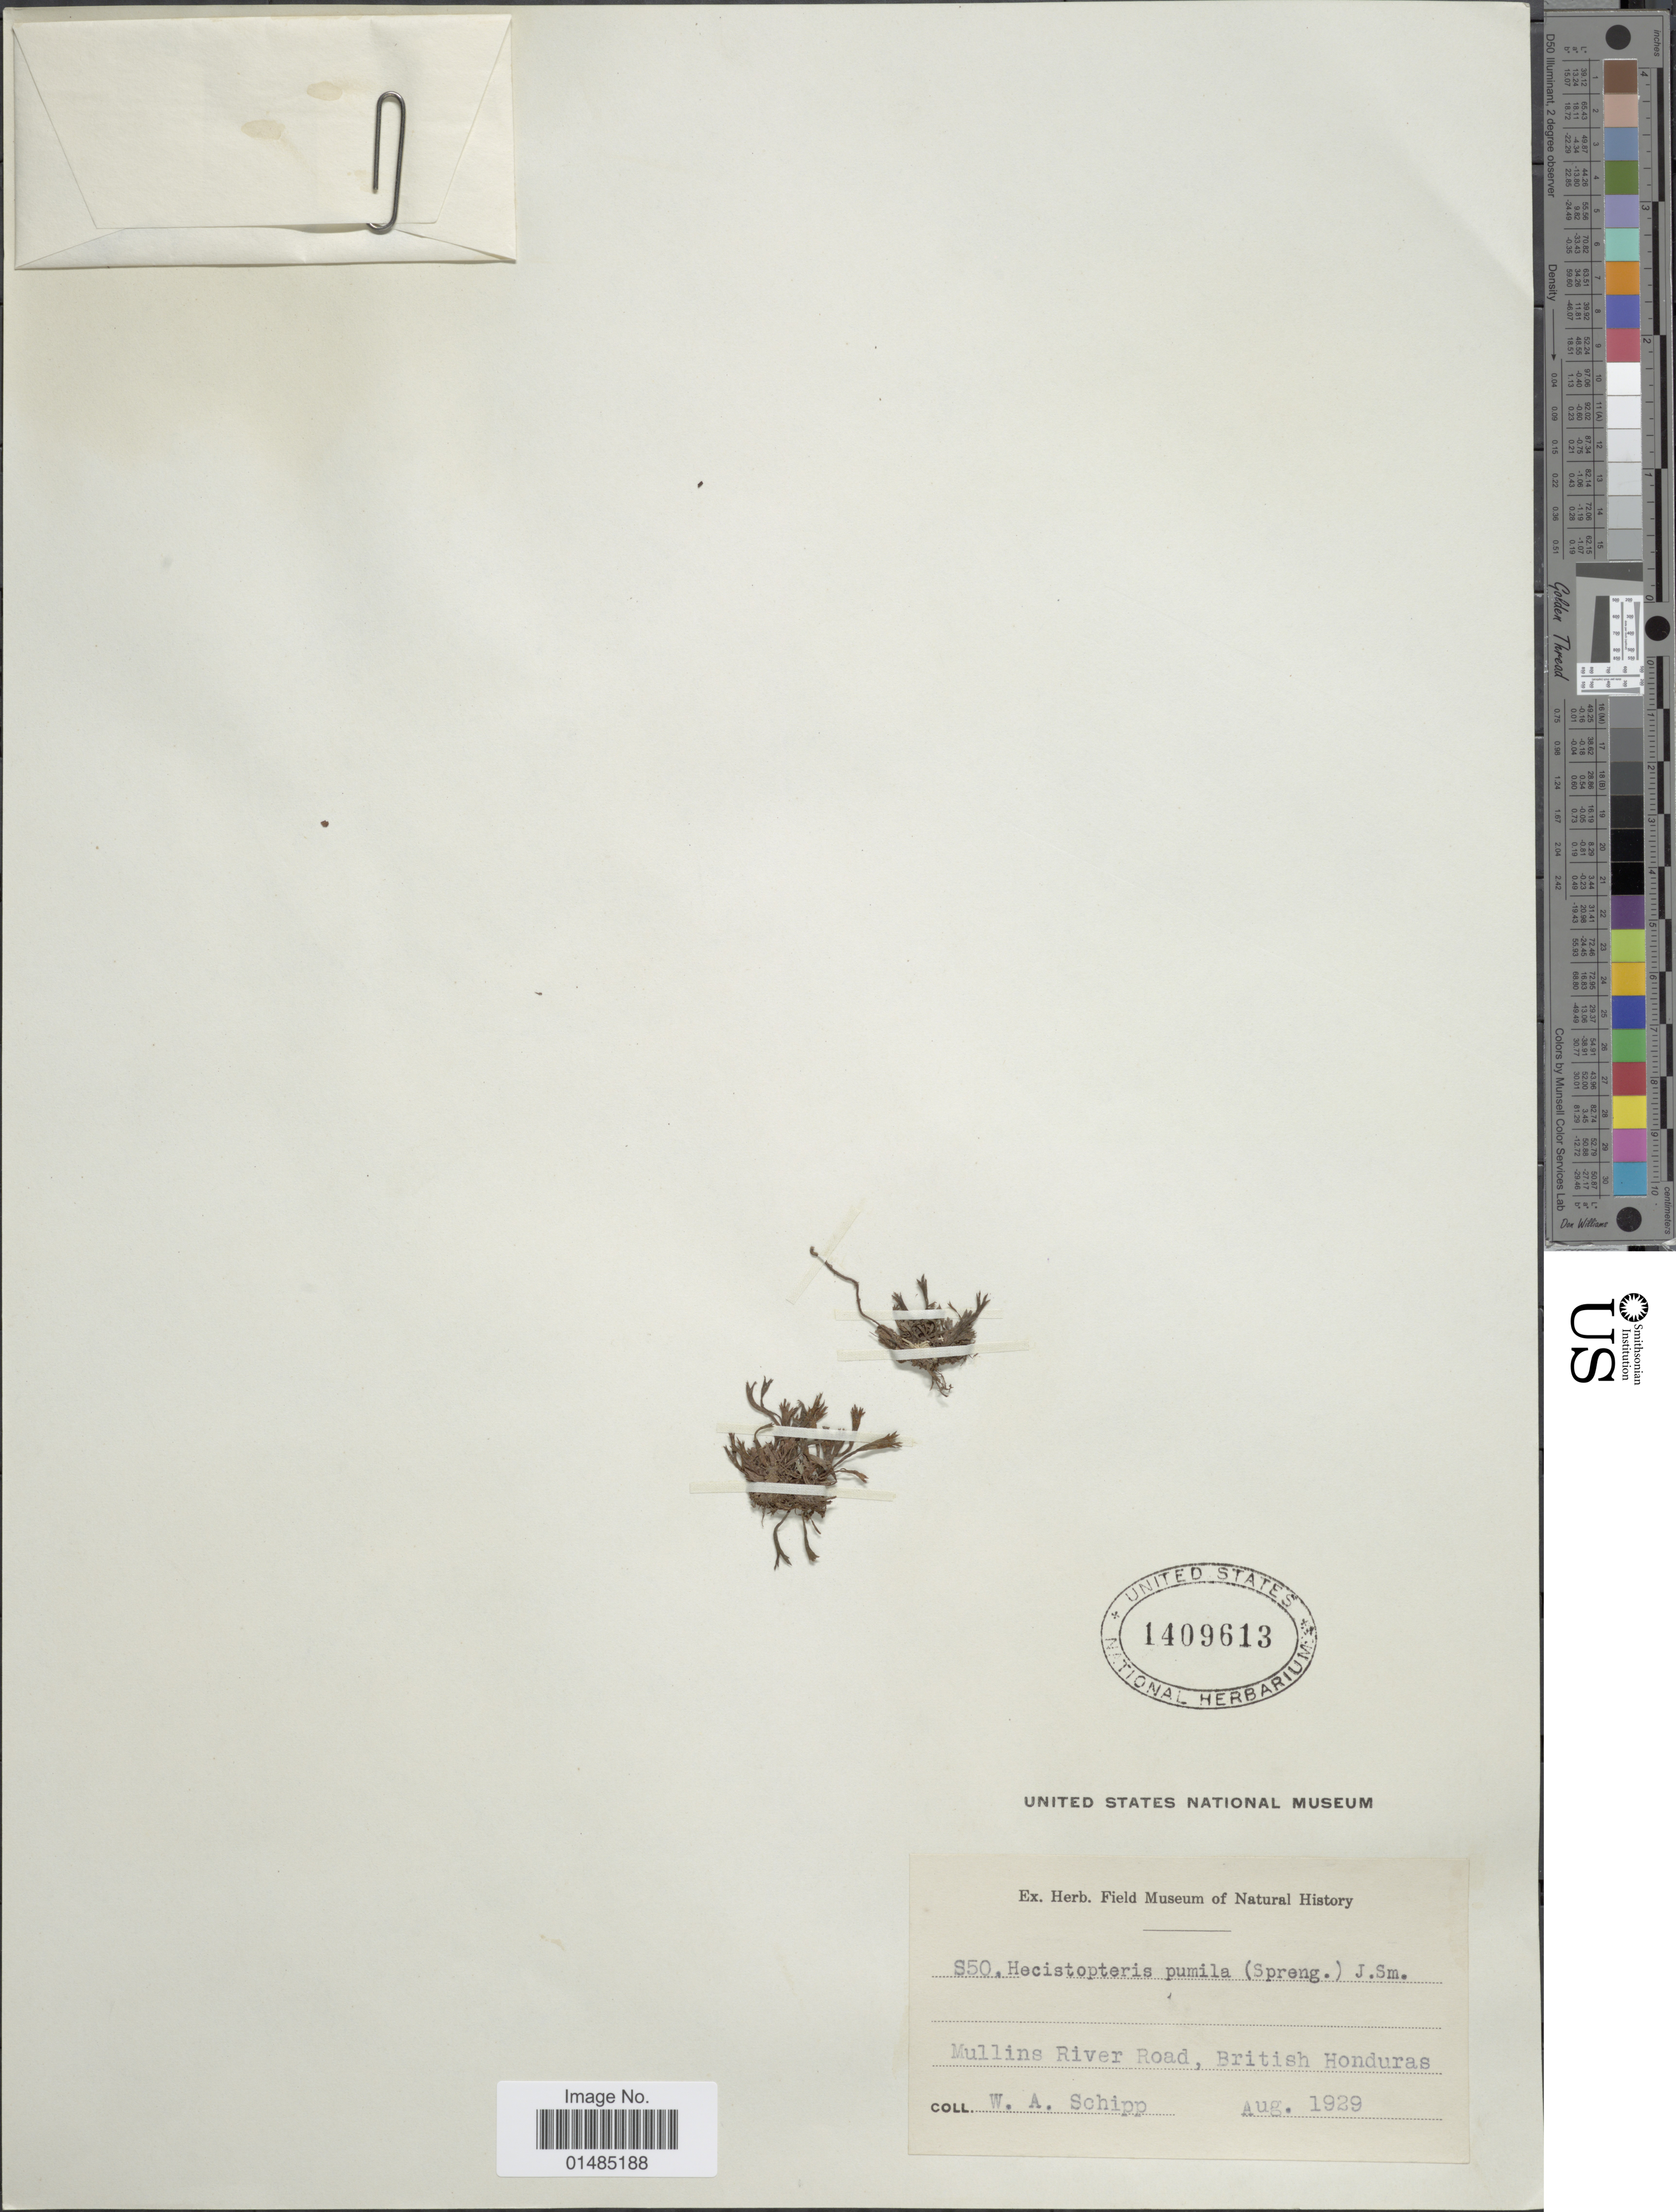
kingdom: Plantae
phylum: Tracheophyta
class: Polypodiopsida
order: Polypodiales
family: Pteridaceae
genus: Hecistopteris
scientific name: Hecistopteris pumila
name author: Christ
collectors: W. Schipp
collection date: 1929-08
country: Belize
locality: Mullins River Road, British Honduras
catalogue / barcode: US 1409613